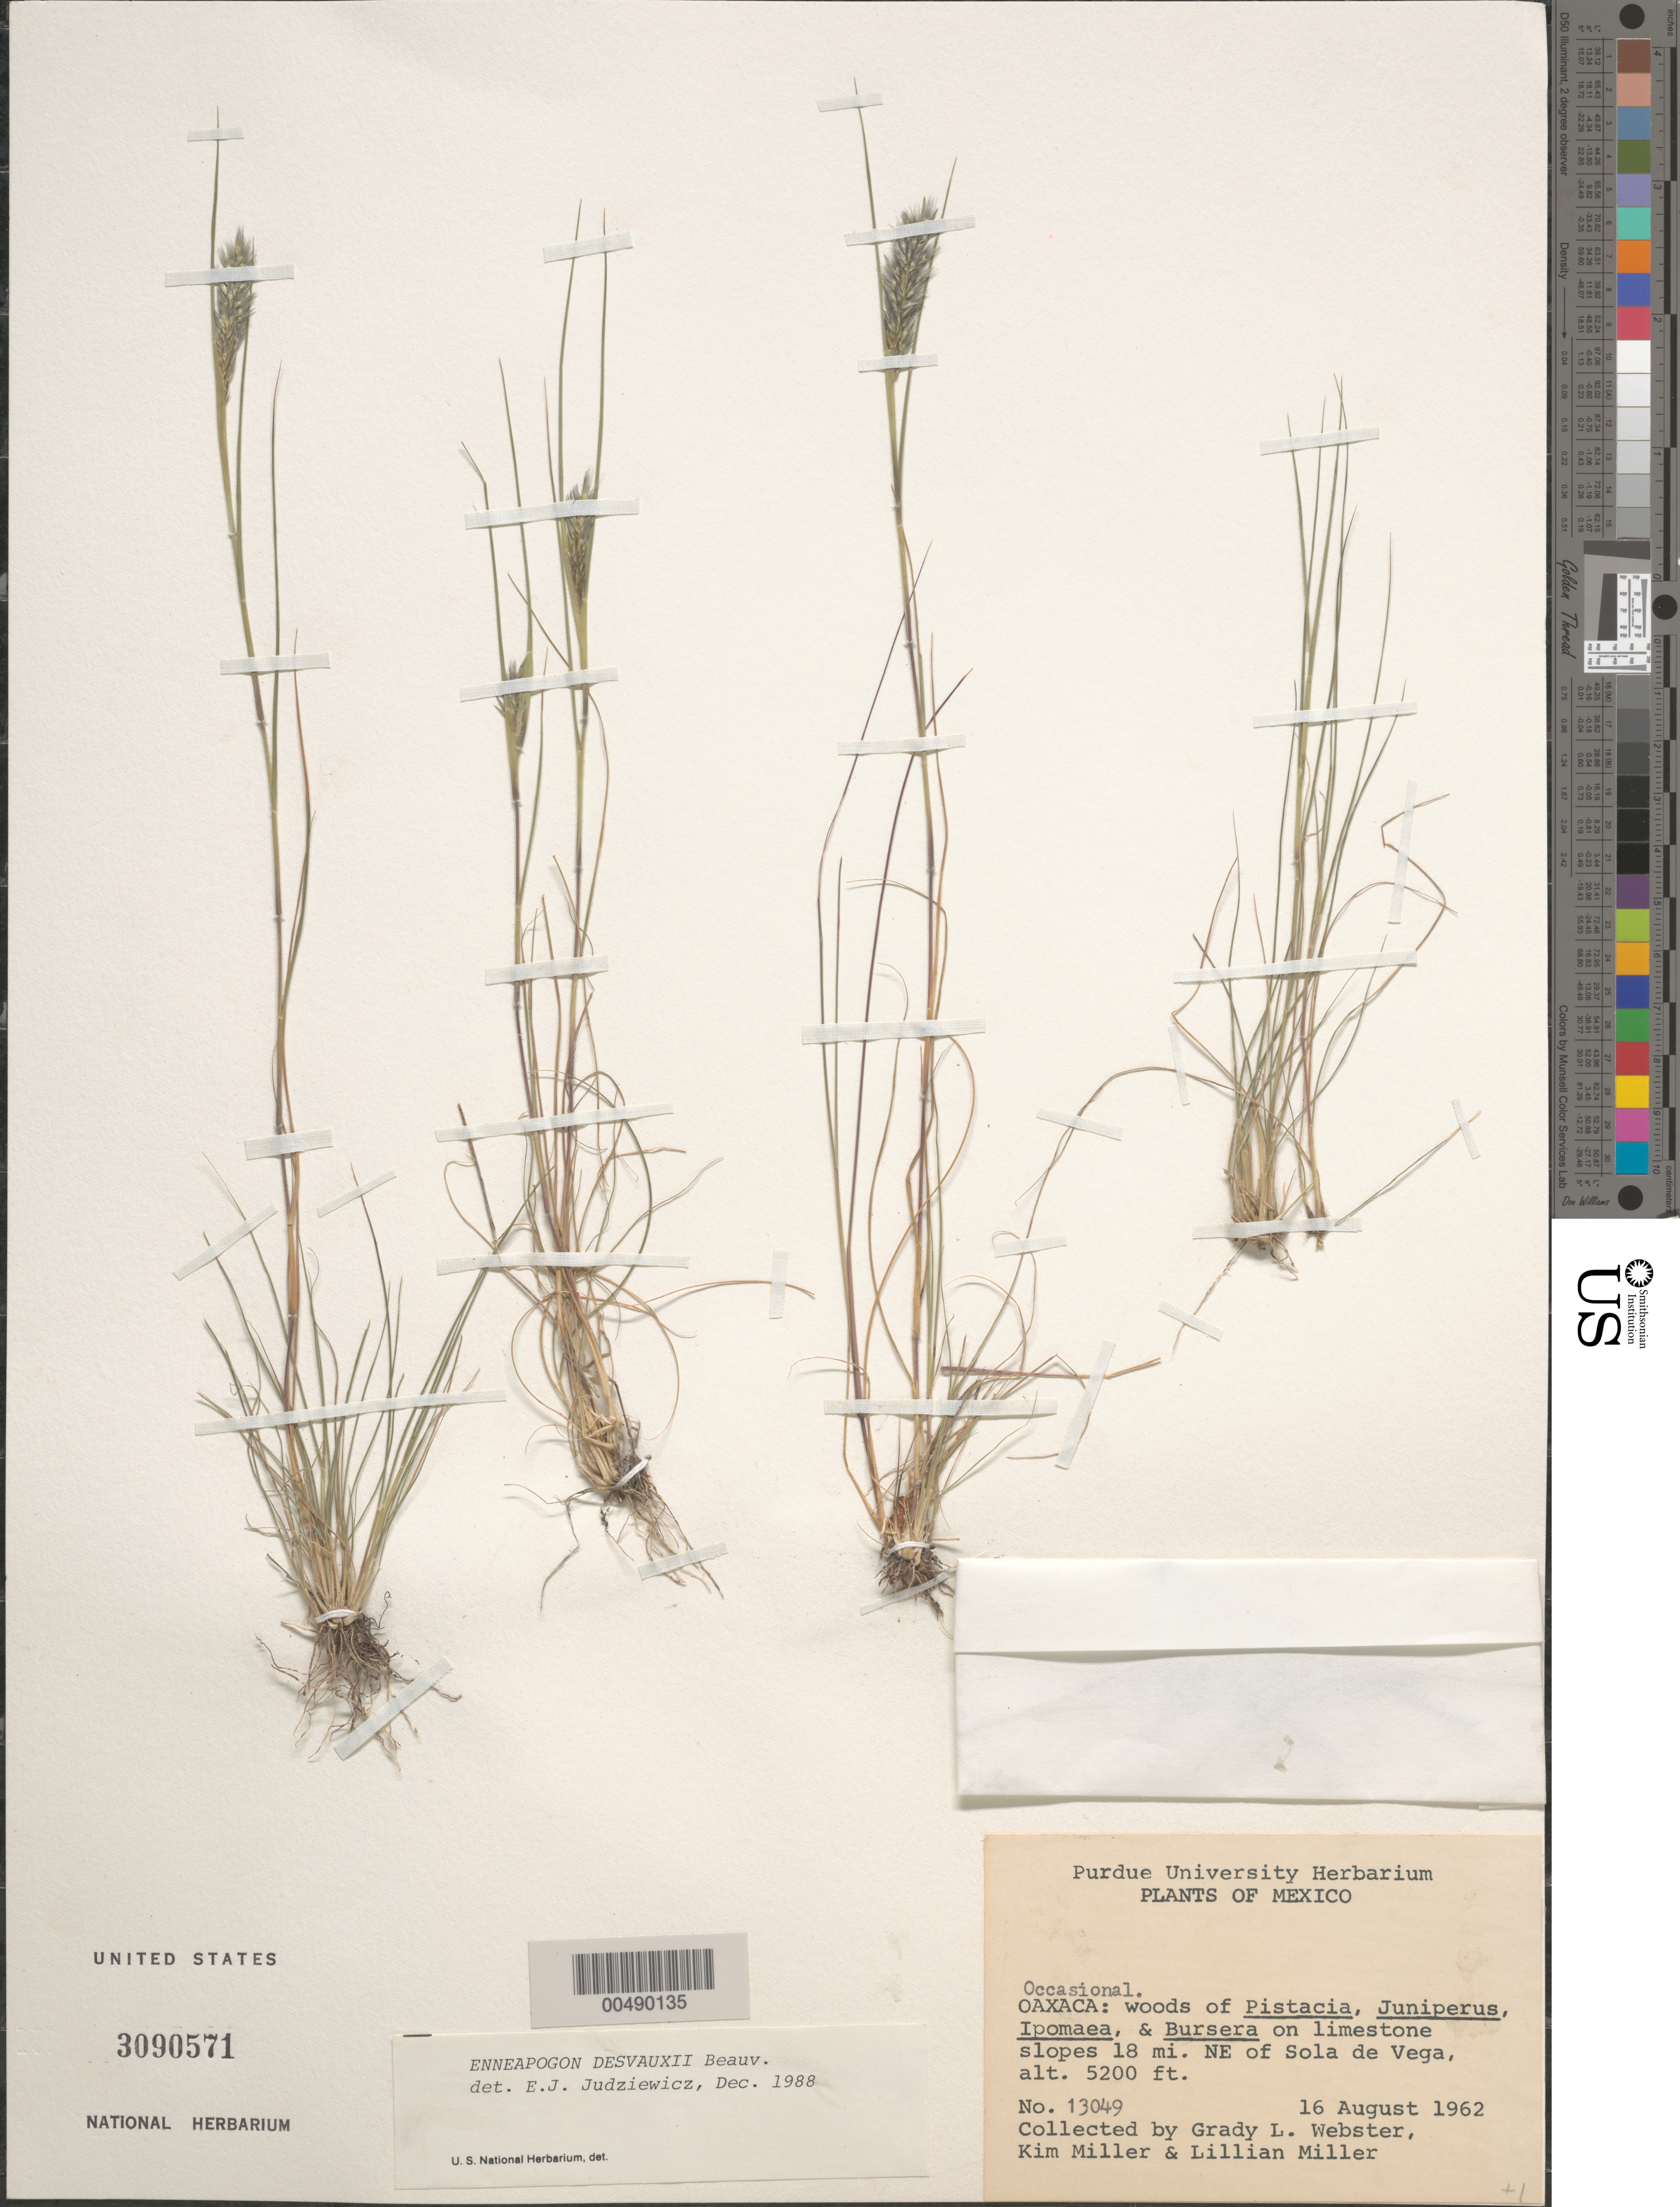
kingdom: Plantae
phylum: Tracheophyta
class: Liliopsida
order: Poales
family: Poaceae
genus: Enneapogon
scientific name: Enneapogon desvauxii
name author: P. Beauv.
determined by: Judziewicz, E. J.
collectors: G. L. Webster, K. Miller & L. Miller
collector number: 13049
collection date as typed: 16 Aug 1962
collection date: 1962-08-16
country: Mexico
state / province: Oaxaca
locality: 18 mi NE of Sola de Vega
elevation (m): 1585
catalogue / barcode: US 3090571